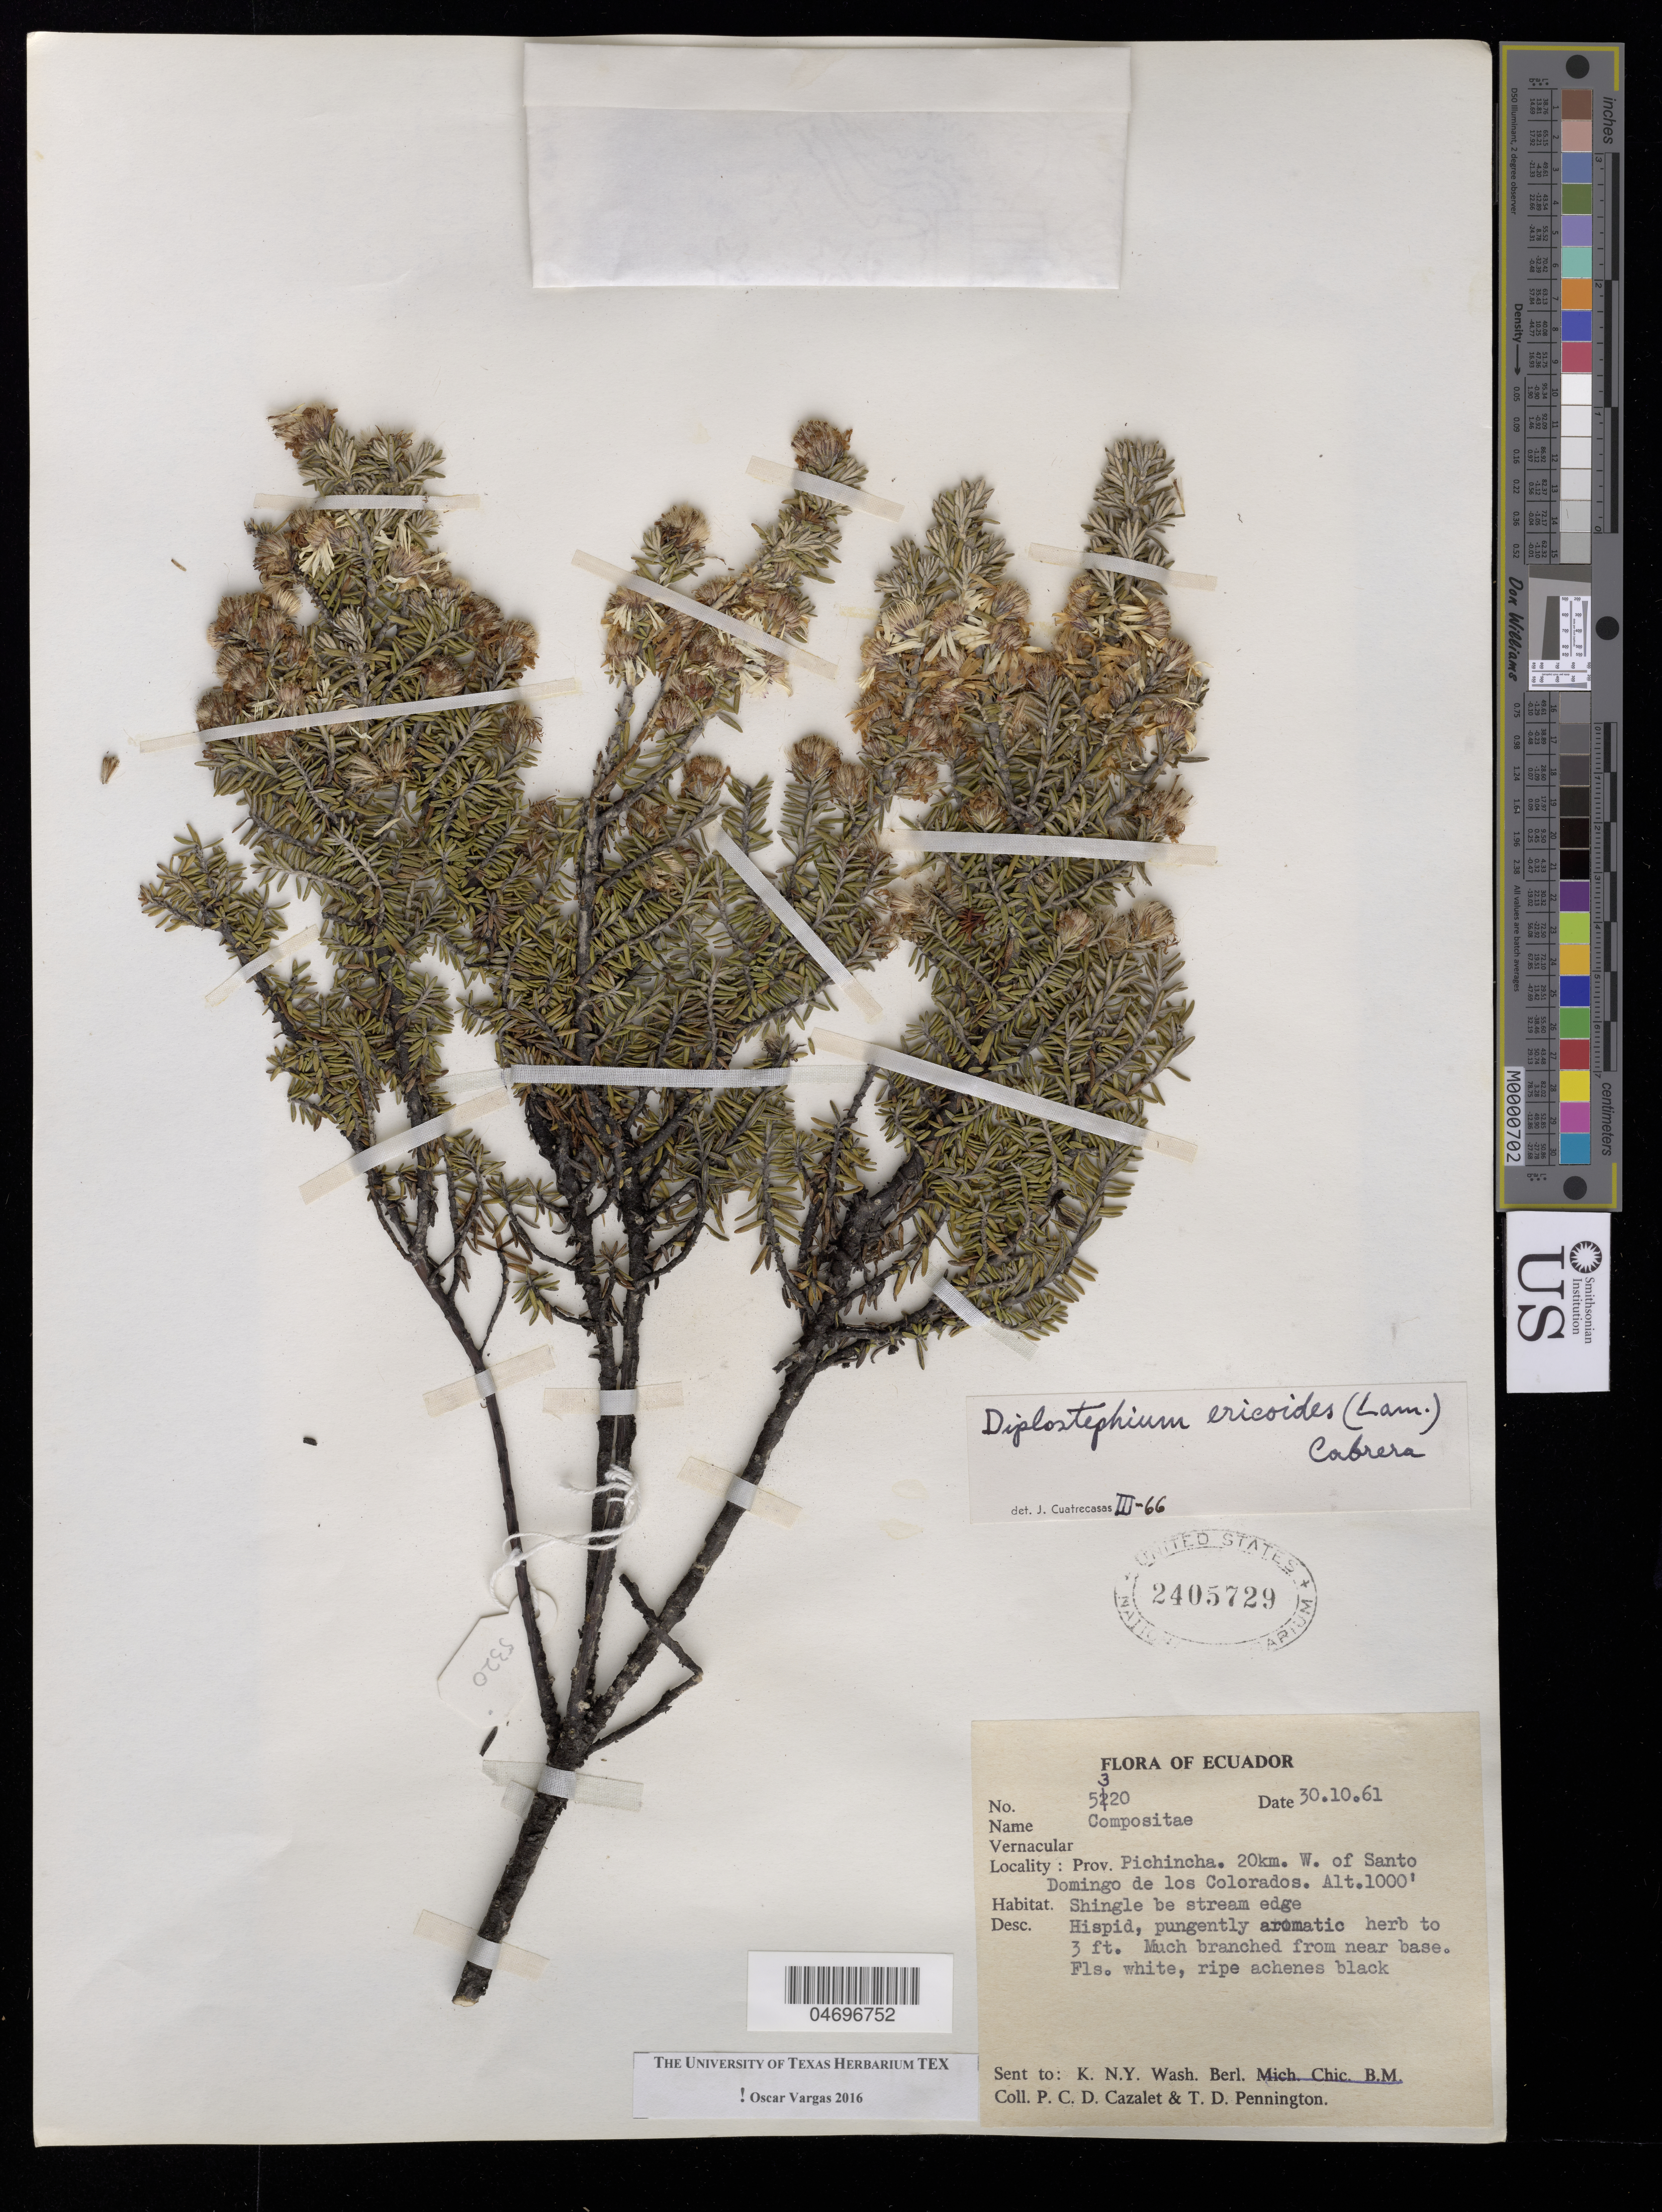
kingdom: Plantae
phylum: Tracheophyta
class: Magnoliopsida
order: Asterales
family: Asteraceae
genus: Diplostephium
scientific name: Diplostephium ericoides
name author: (Lam.) Cabrera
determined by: Vargas, Oscar M.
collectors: P. Cazalet & T. D. Pennington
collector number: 5320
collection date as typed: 30 Oct 1961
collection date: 1961-10-30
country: Ecuador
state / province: Pichincha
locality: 20 km W of Santo Domingo de los Colorados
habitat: Stream edge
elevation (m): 1000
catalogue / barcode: US 2405729